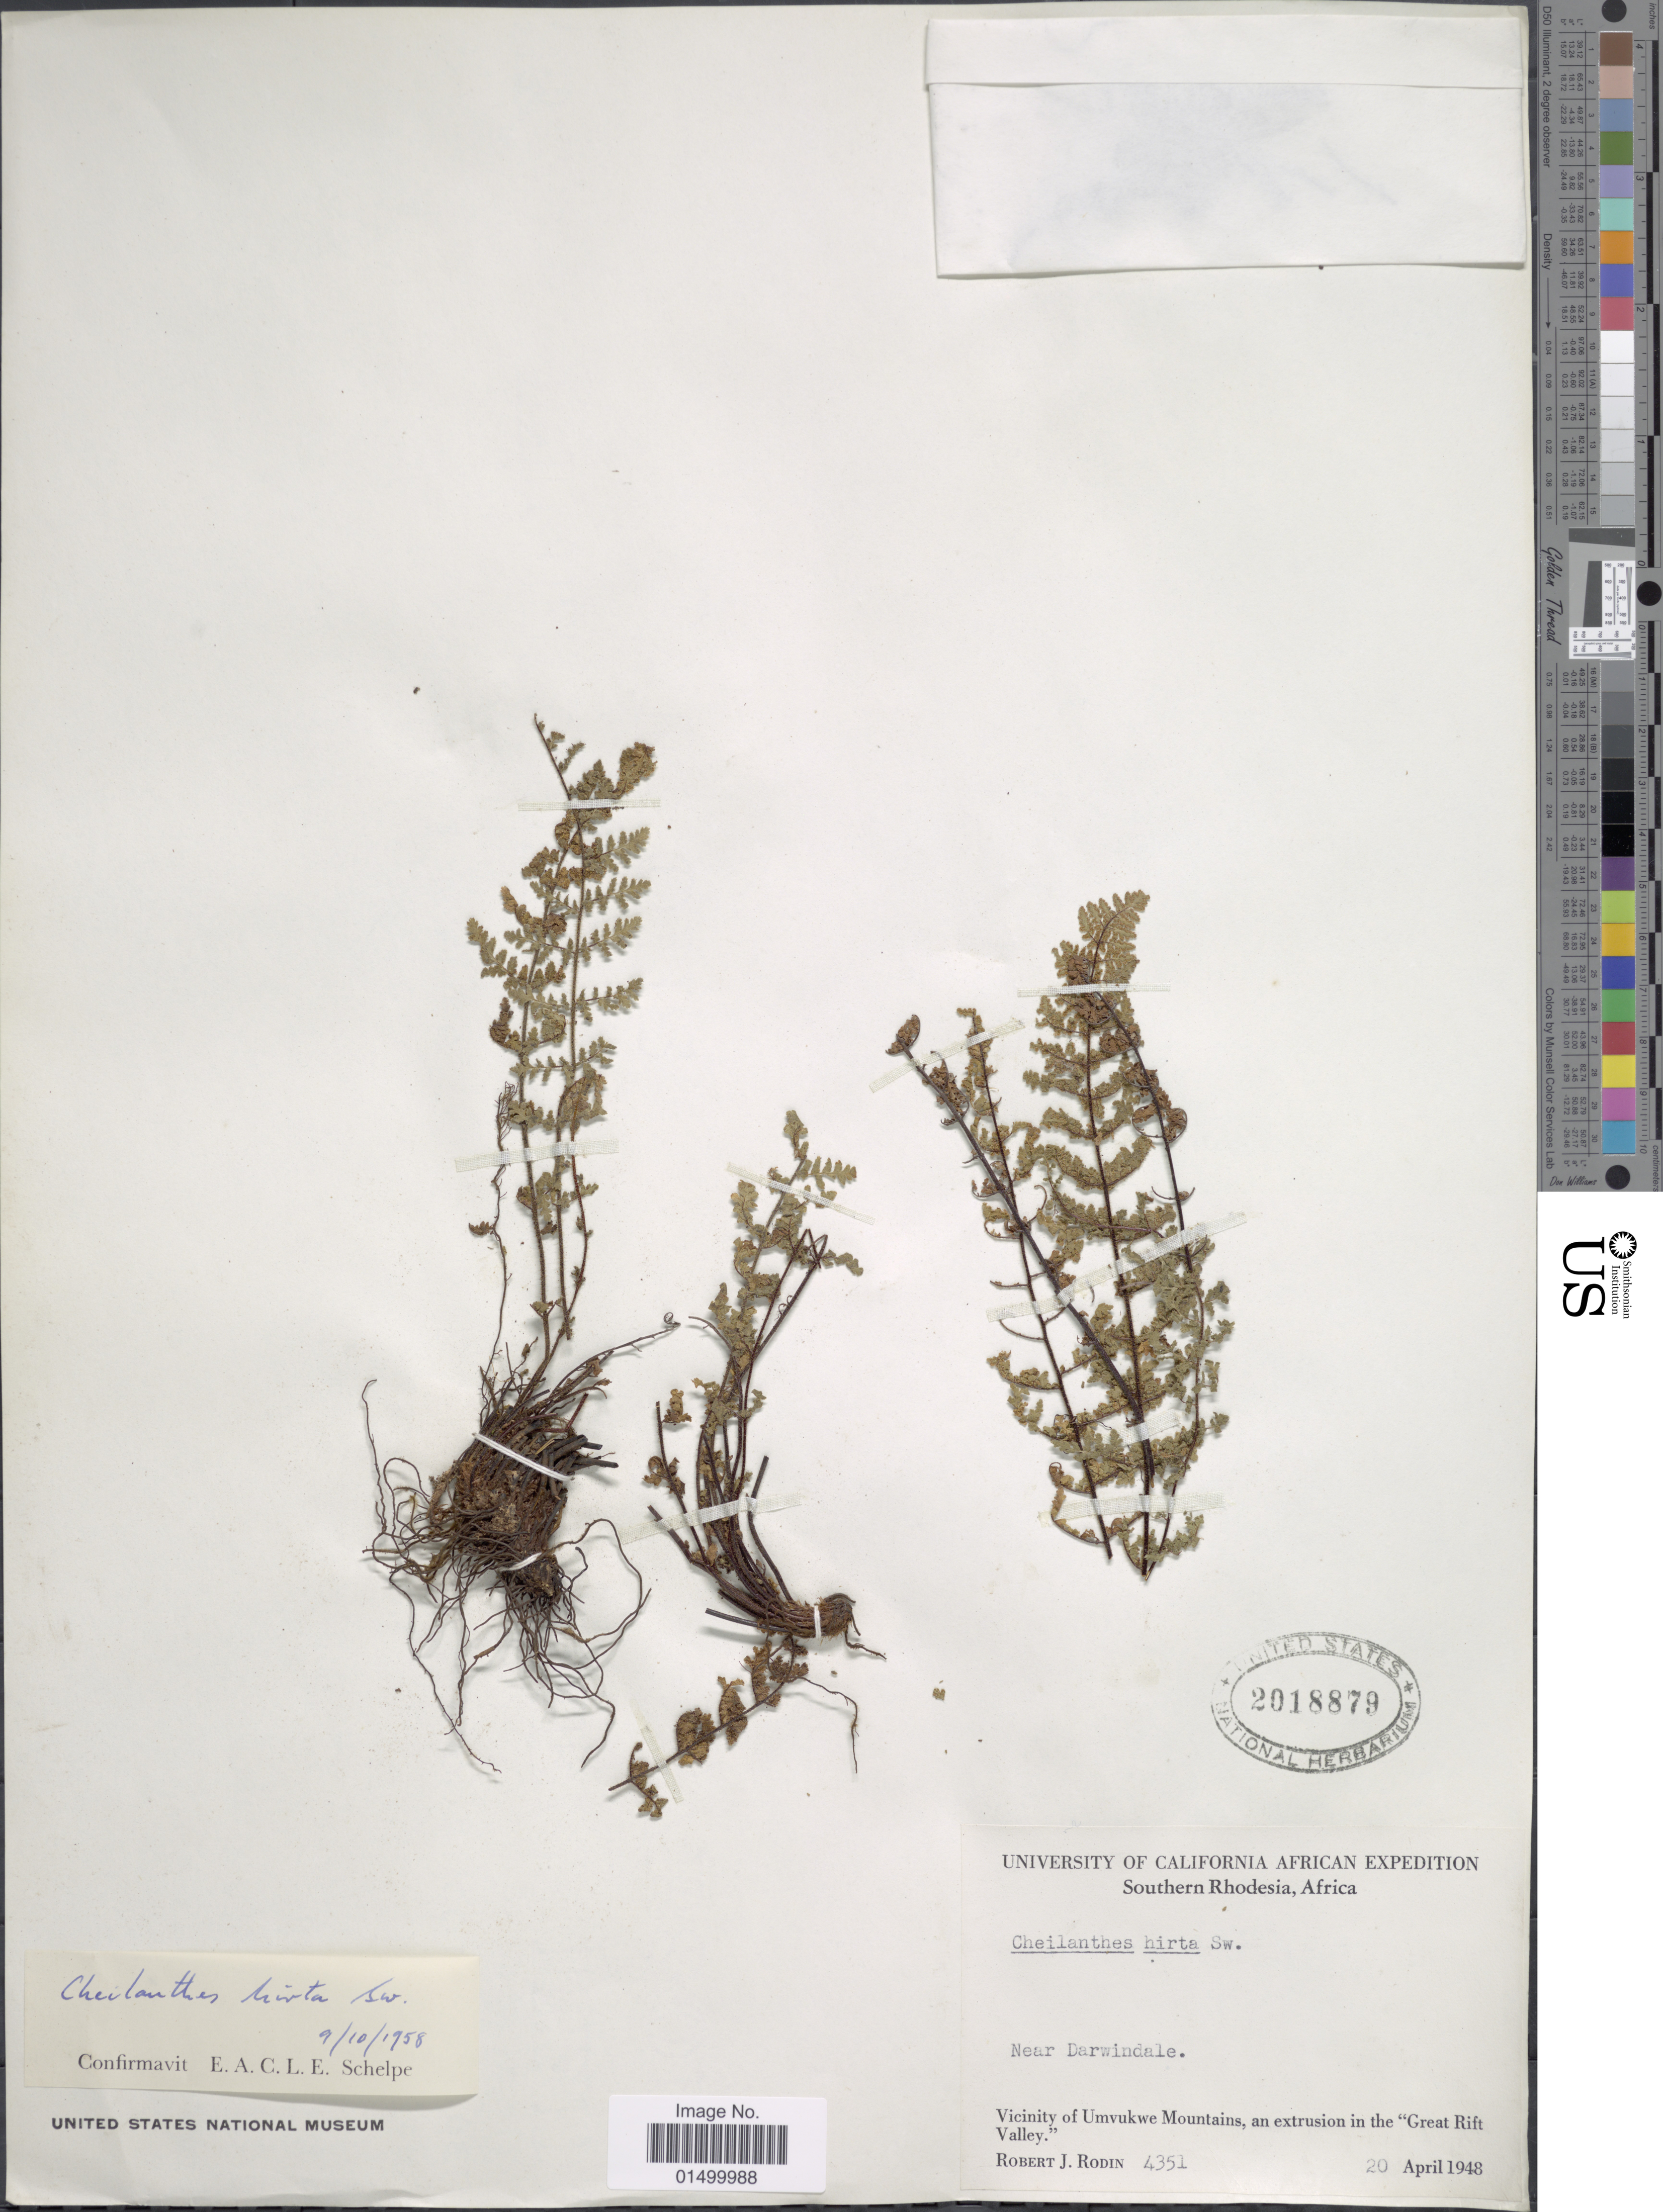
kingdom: Plantae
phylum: Tracheophyta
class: Polypodiopsida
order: Polypodiales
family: Pteridaceae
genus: Cheilanthes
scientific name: Cheilanthes hirta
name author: Sw.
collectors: R. J. Rodin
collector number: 4351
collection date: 1948-04-20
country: Zimbabwe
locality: Near Darwindale, Vicinity of Umvukwe Mountains, an extrusion in the "Great Rift Valley"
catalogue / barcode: US 2018879